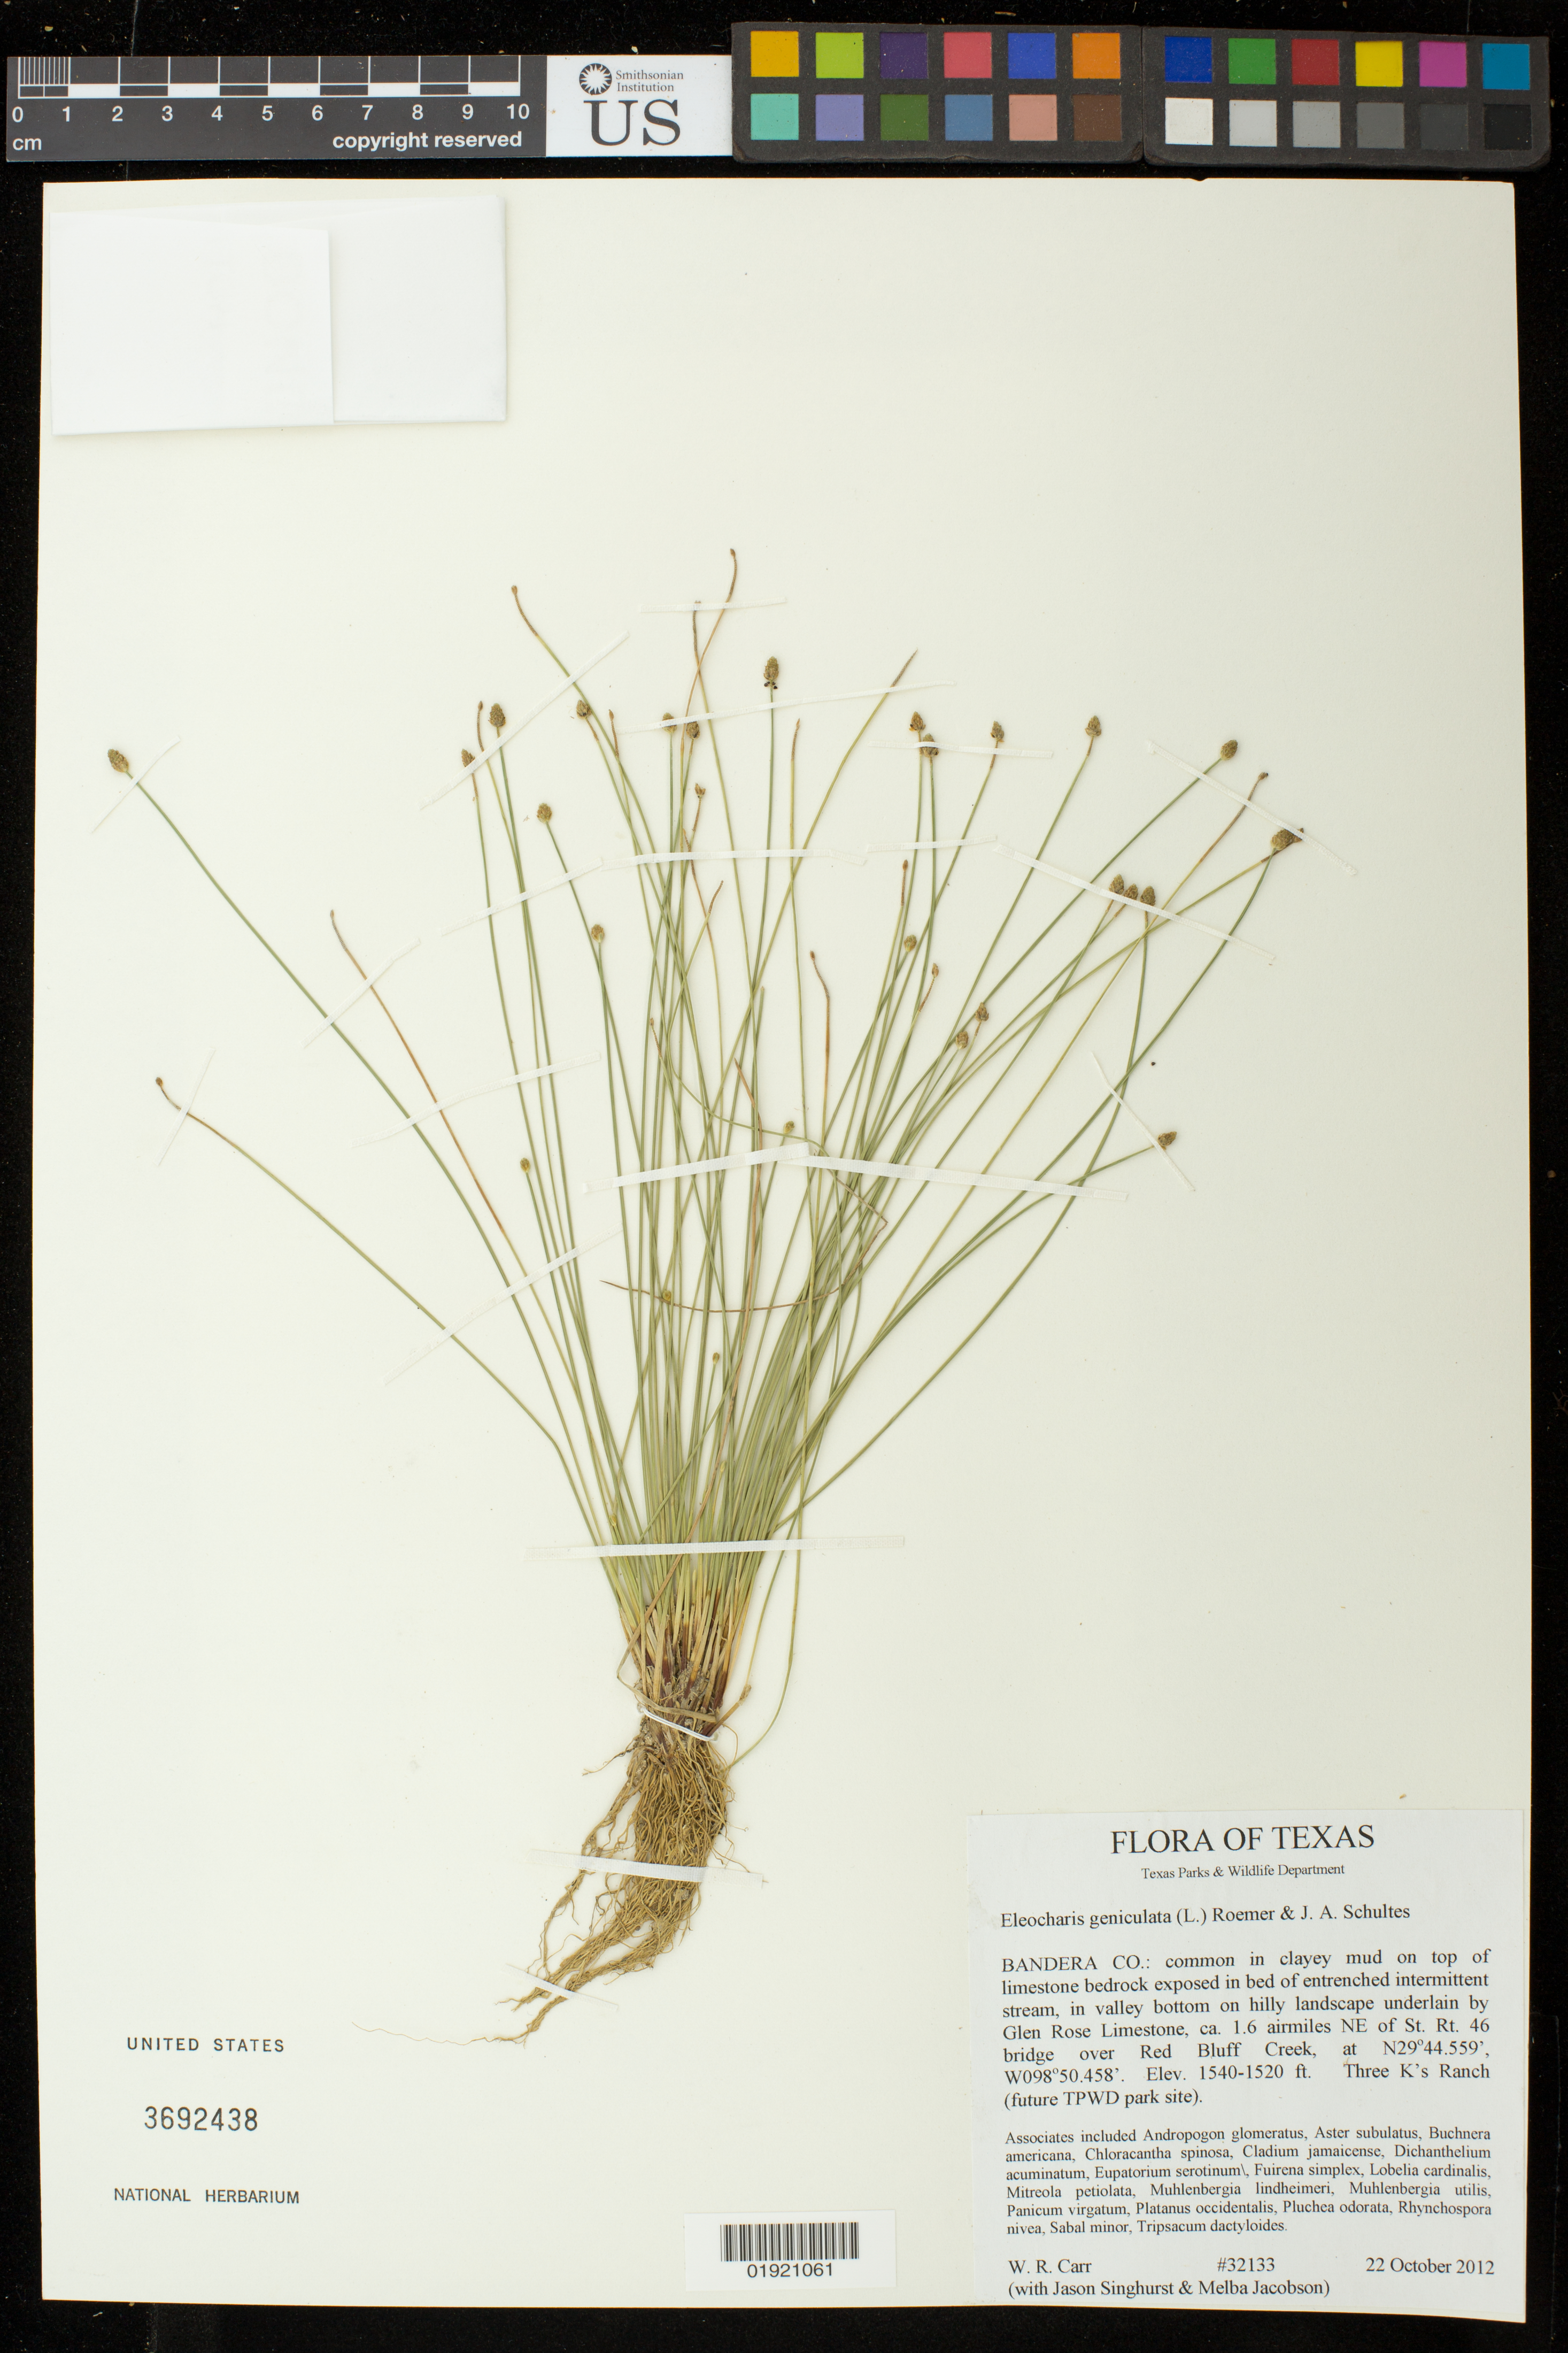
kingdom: Plantae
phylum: Tracheophyta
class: Liliopsida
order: Poales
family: Cyperaceae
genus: Eleocharis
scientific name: Eleocharis geniculata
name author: (L.) Roem. & Schult.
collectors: W. Carr, J. Singhurst & M. Jacobson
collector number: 32133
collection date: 2012-10-22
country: United States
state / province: Texas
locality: Bandera Co.: ca. 1.6 airmiles NE of St. Rt. 46 bridge over Red Bluff Creek, Three K's Ranch (future TPWD park site).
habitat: Occasional in clayey mud on top of limestone bedrock exposed in bed of entrenched intermittent stream, in valley bottom on hilly landscape underlain by Glen Rose Limsetone.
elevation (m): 469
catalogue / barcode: US 3692438